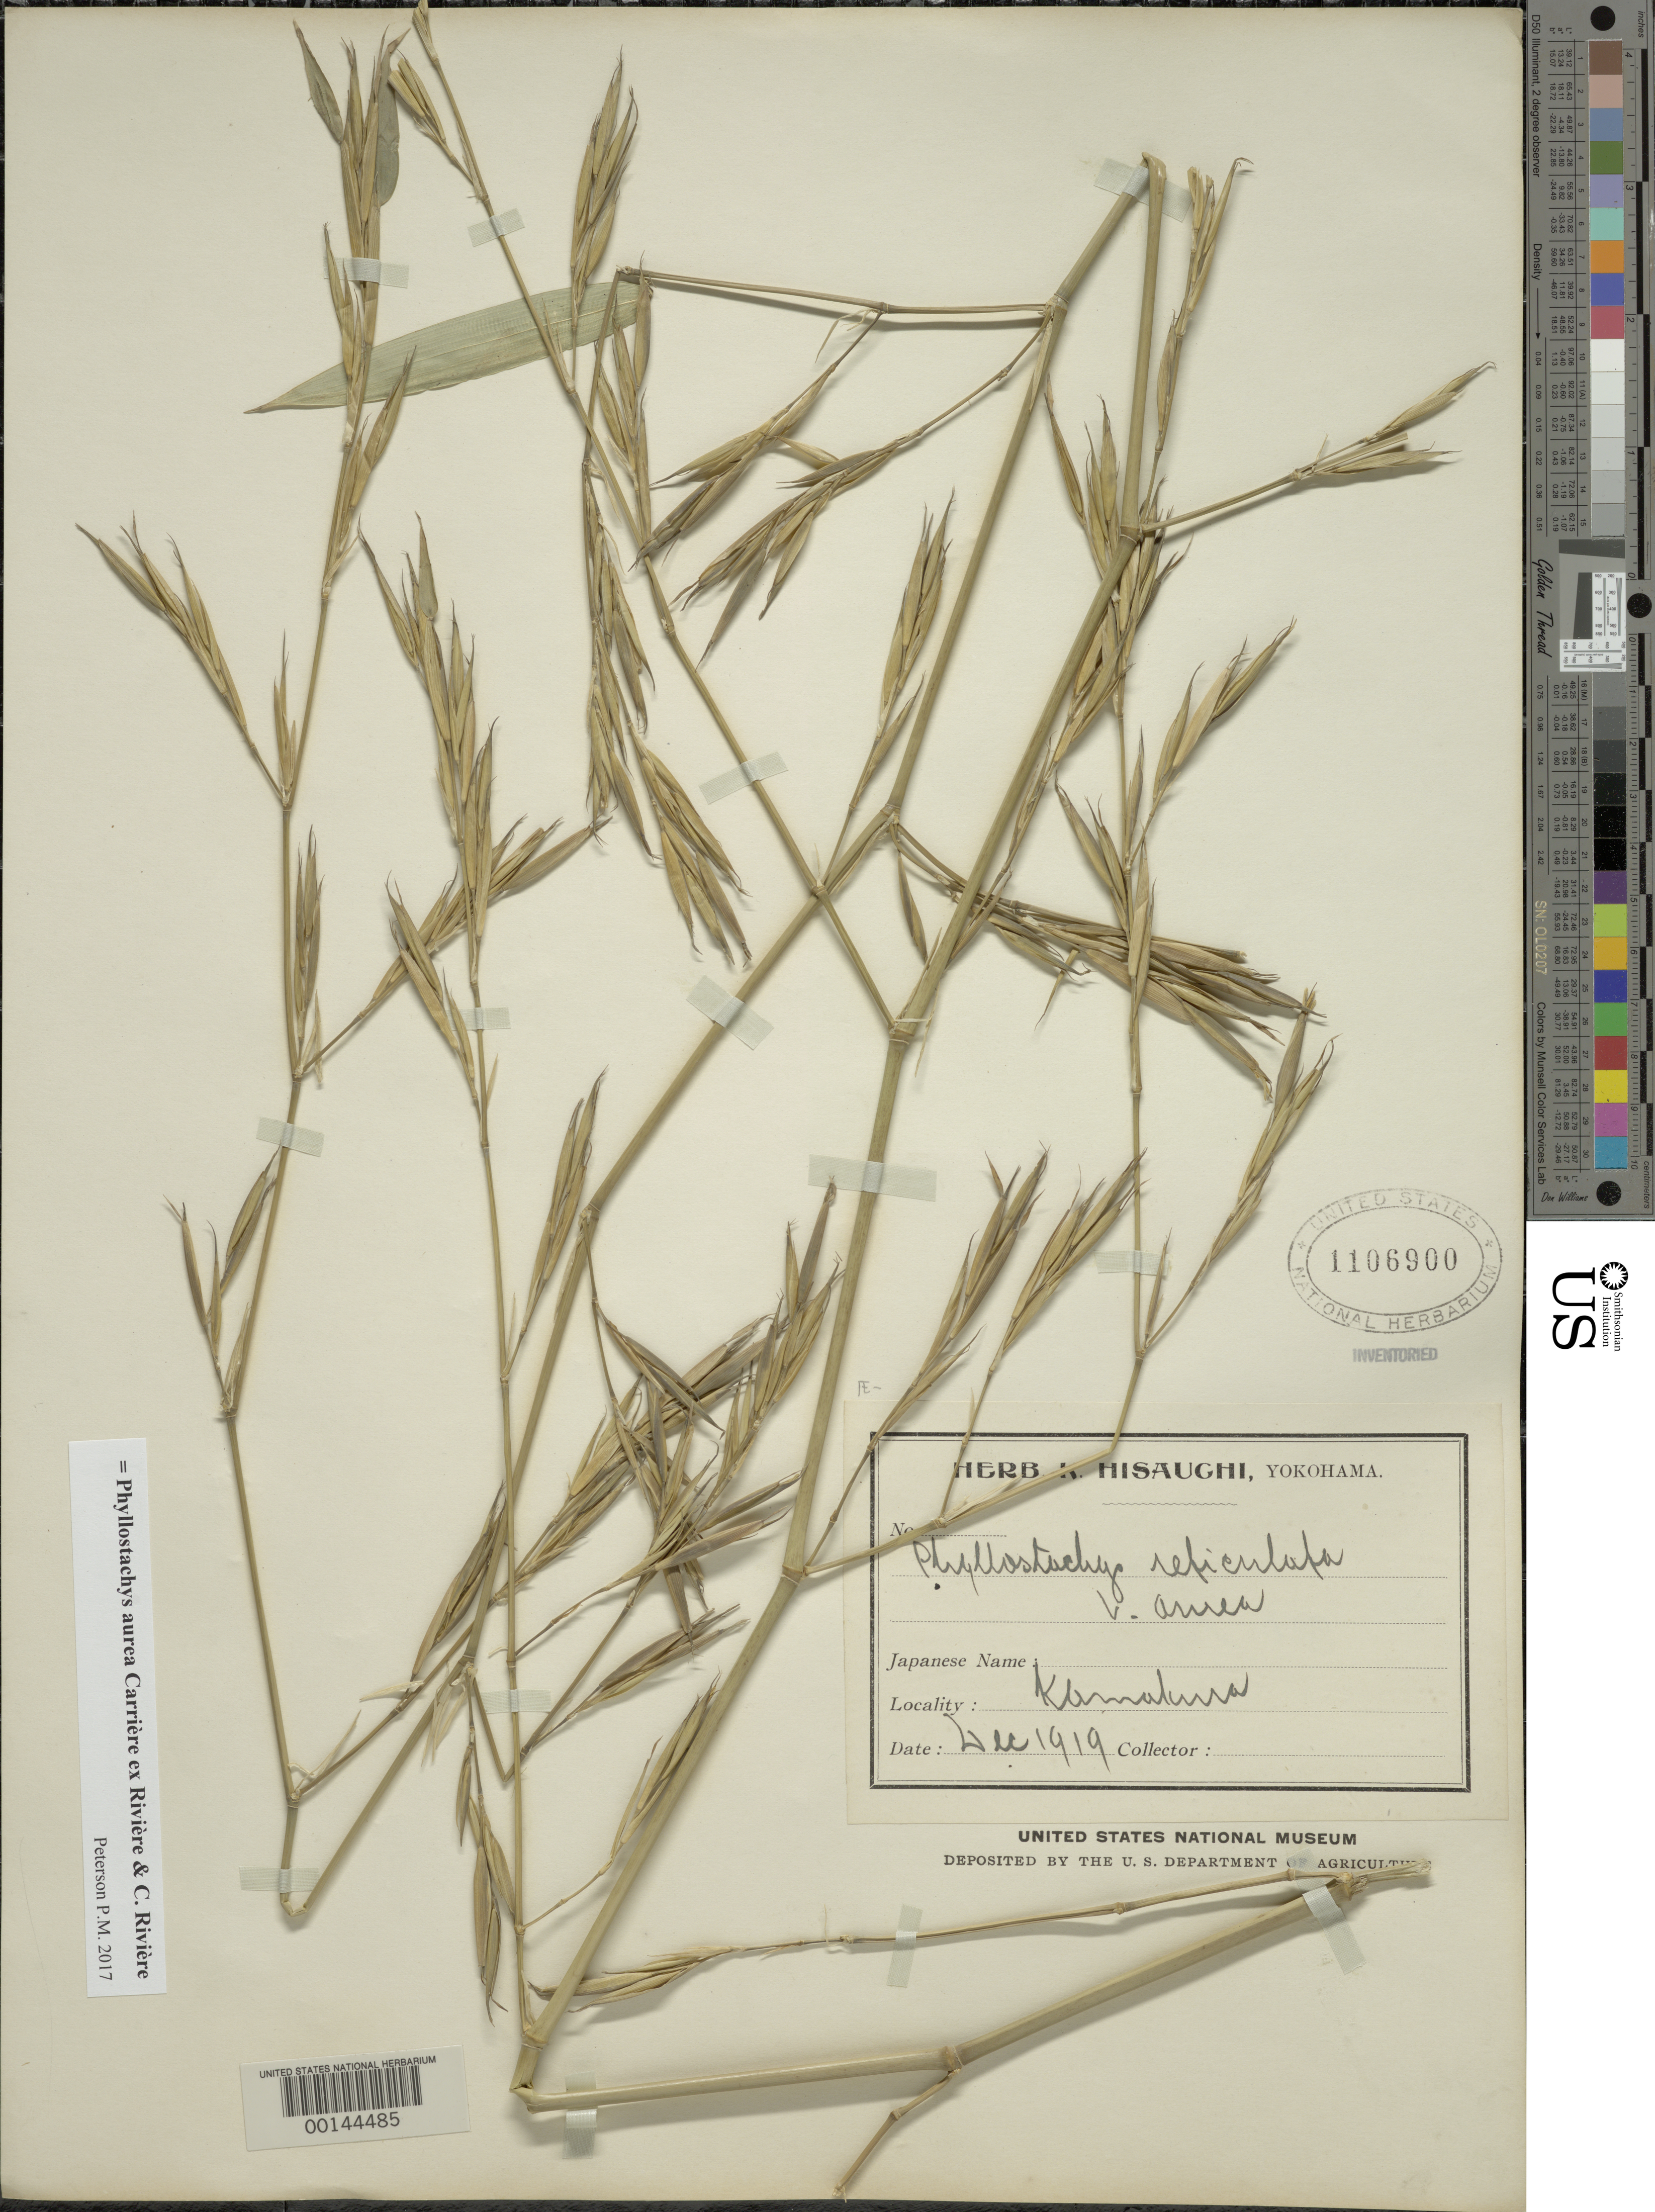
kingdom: Plantae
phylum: Tracheophyta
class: Liliopsida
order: Poales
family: Poaceae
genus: Phyllostachys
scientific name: Phyllostachys aurea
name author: Rivière & C. Rivière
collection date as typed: Dec 1919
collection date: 1919-12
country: Japan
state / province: Kanagawa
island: Honshu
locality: Yokohama, kanakawa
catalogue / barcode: US 1106900